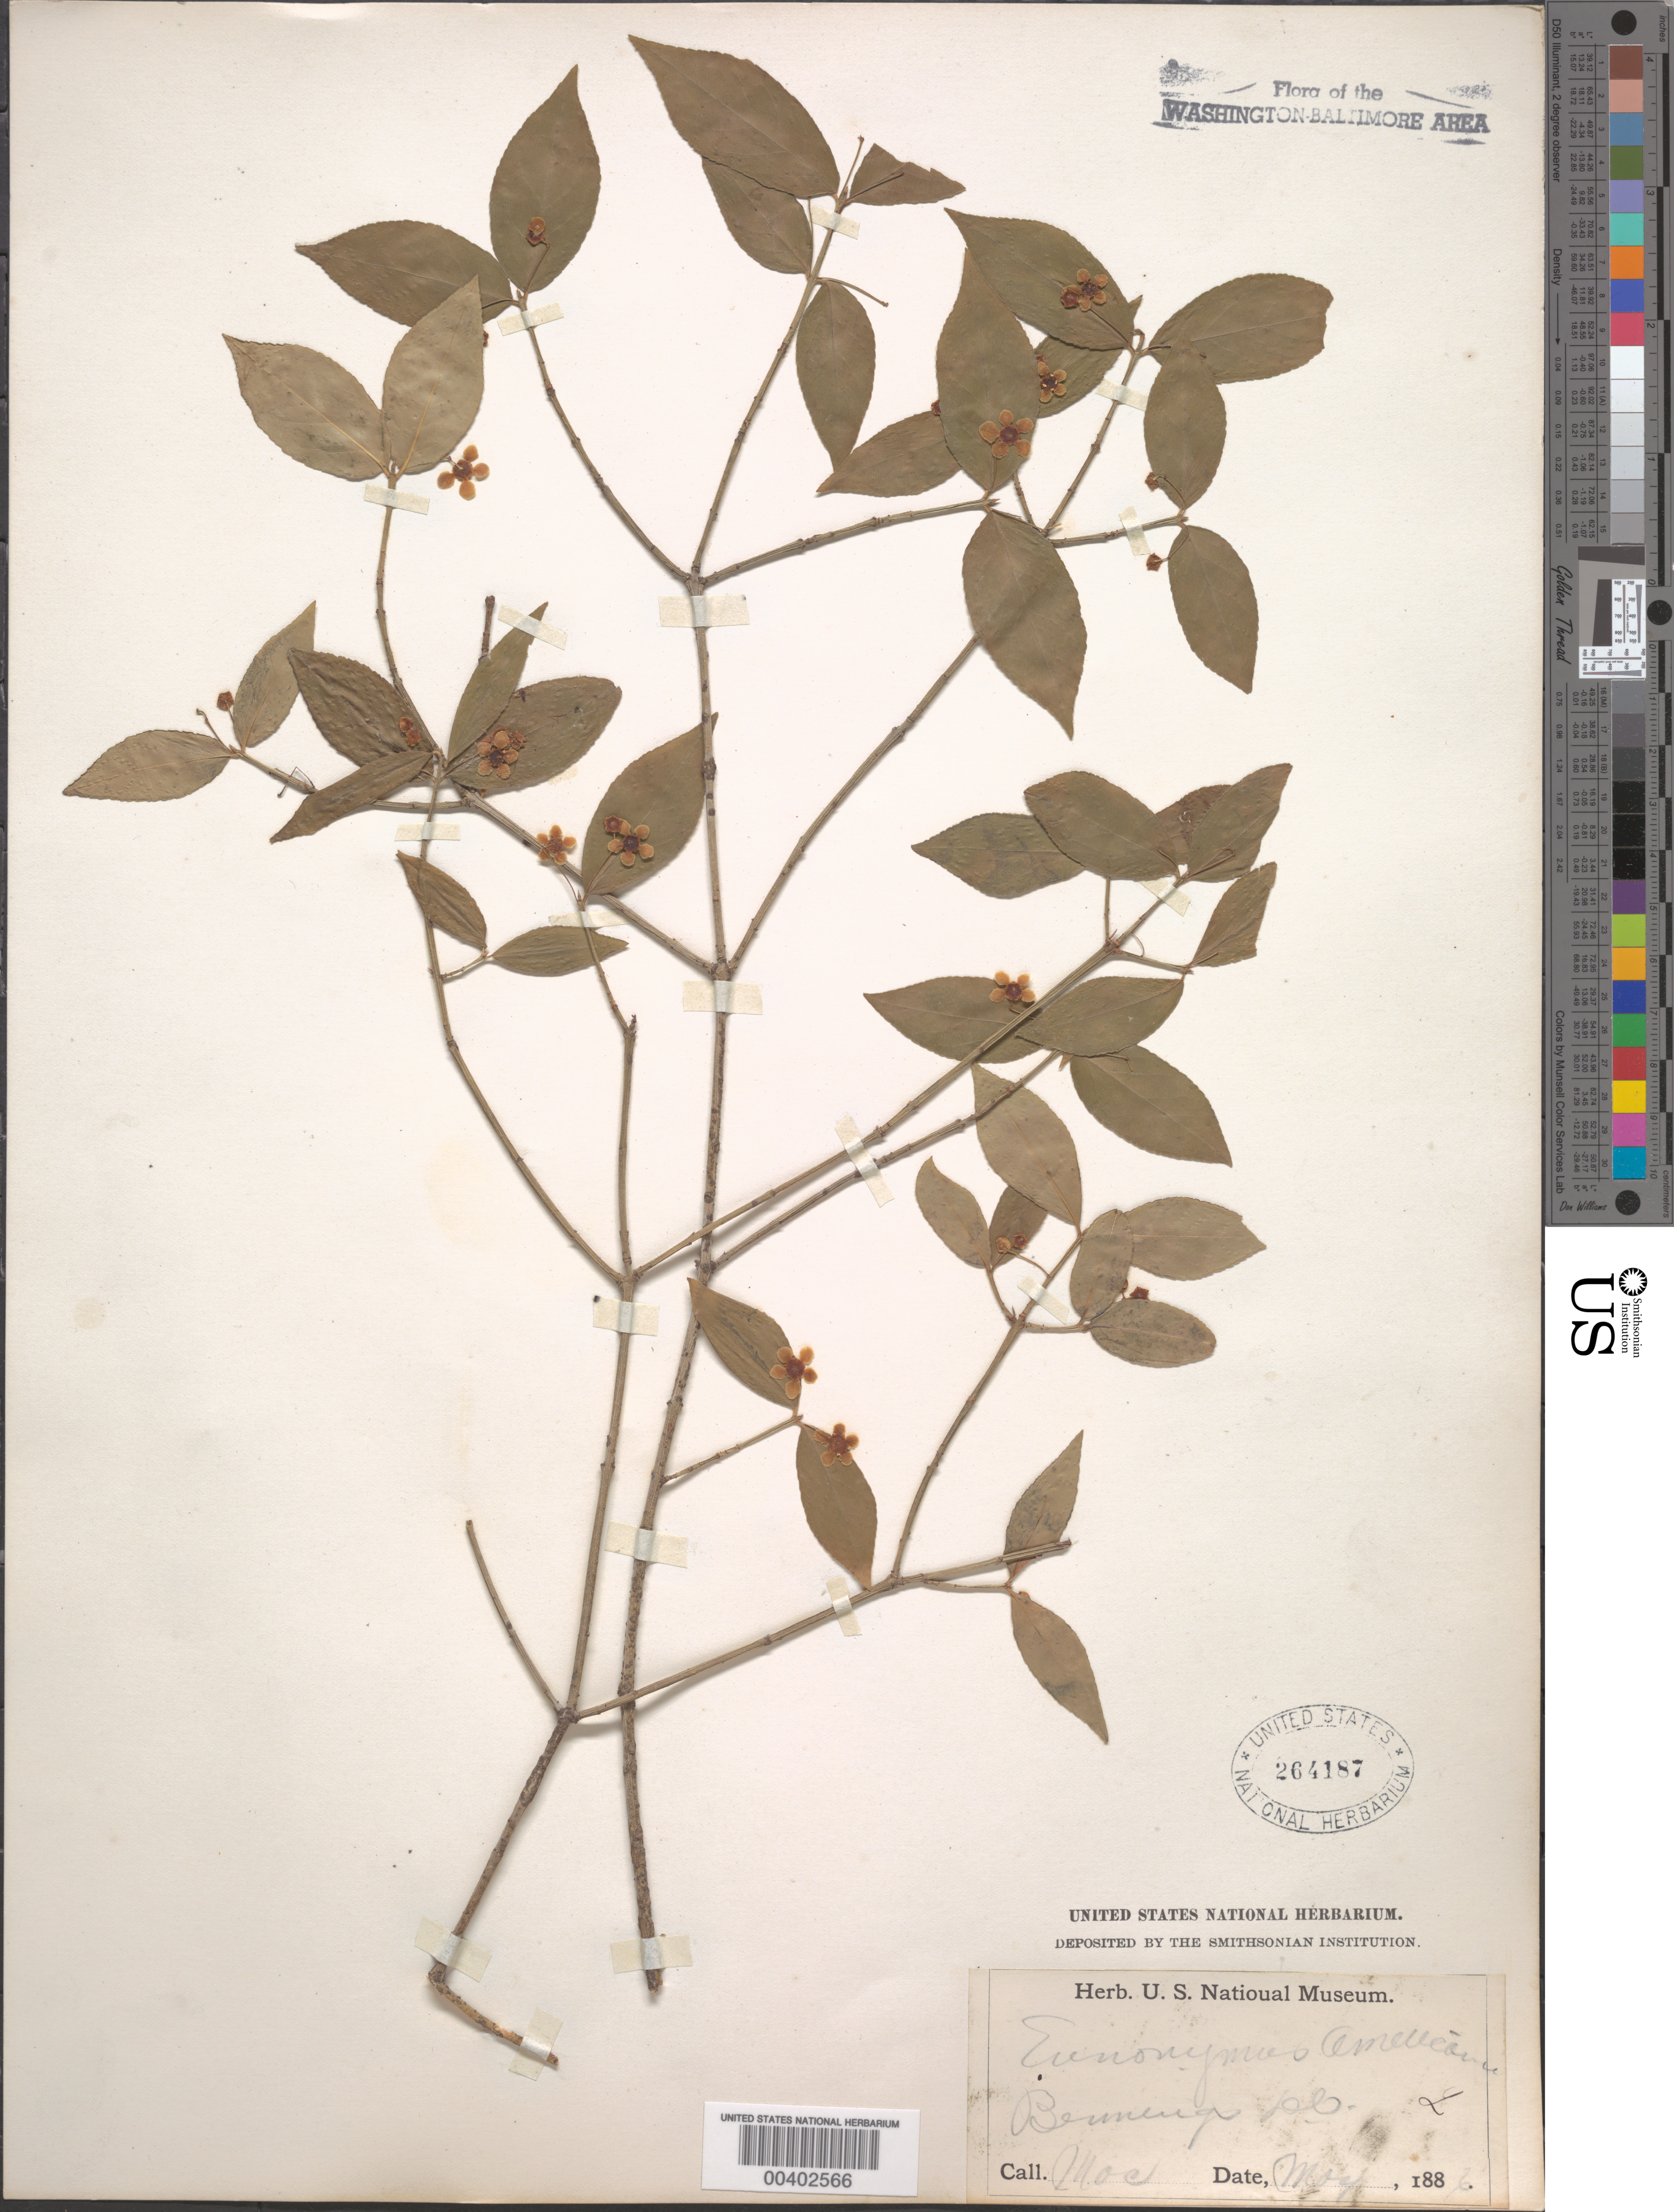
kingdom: Plantae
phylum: Tracheophyta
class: Magnoliopsida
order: Celastrales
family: Celastraceae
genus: Euonymus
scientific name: Euonymus americanus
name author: L.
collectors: J. M. Mociño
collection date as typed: May 1886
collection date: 1886-05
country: United States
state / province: District of Columbia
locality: Bennings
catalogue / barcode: US 264187